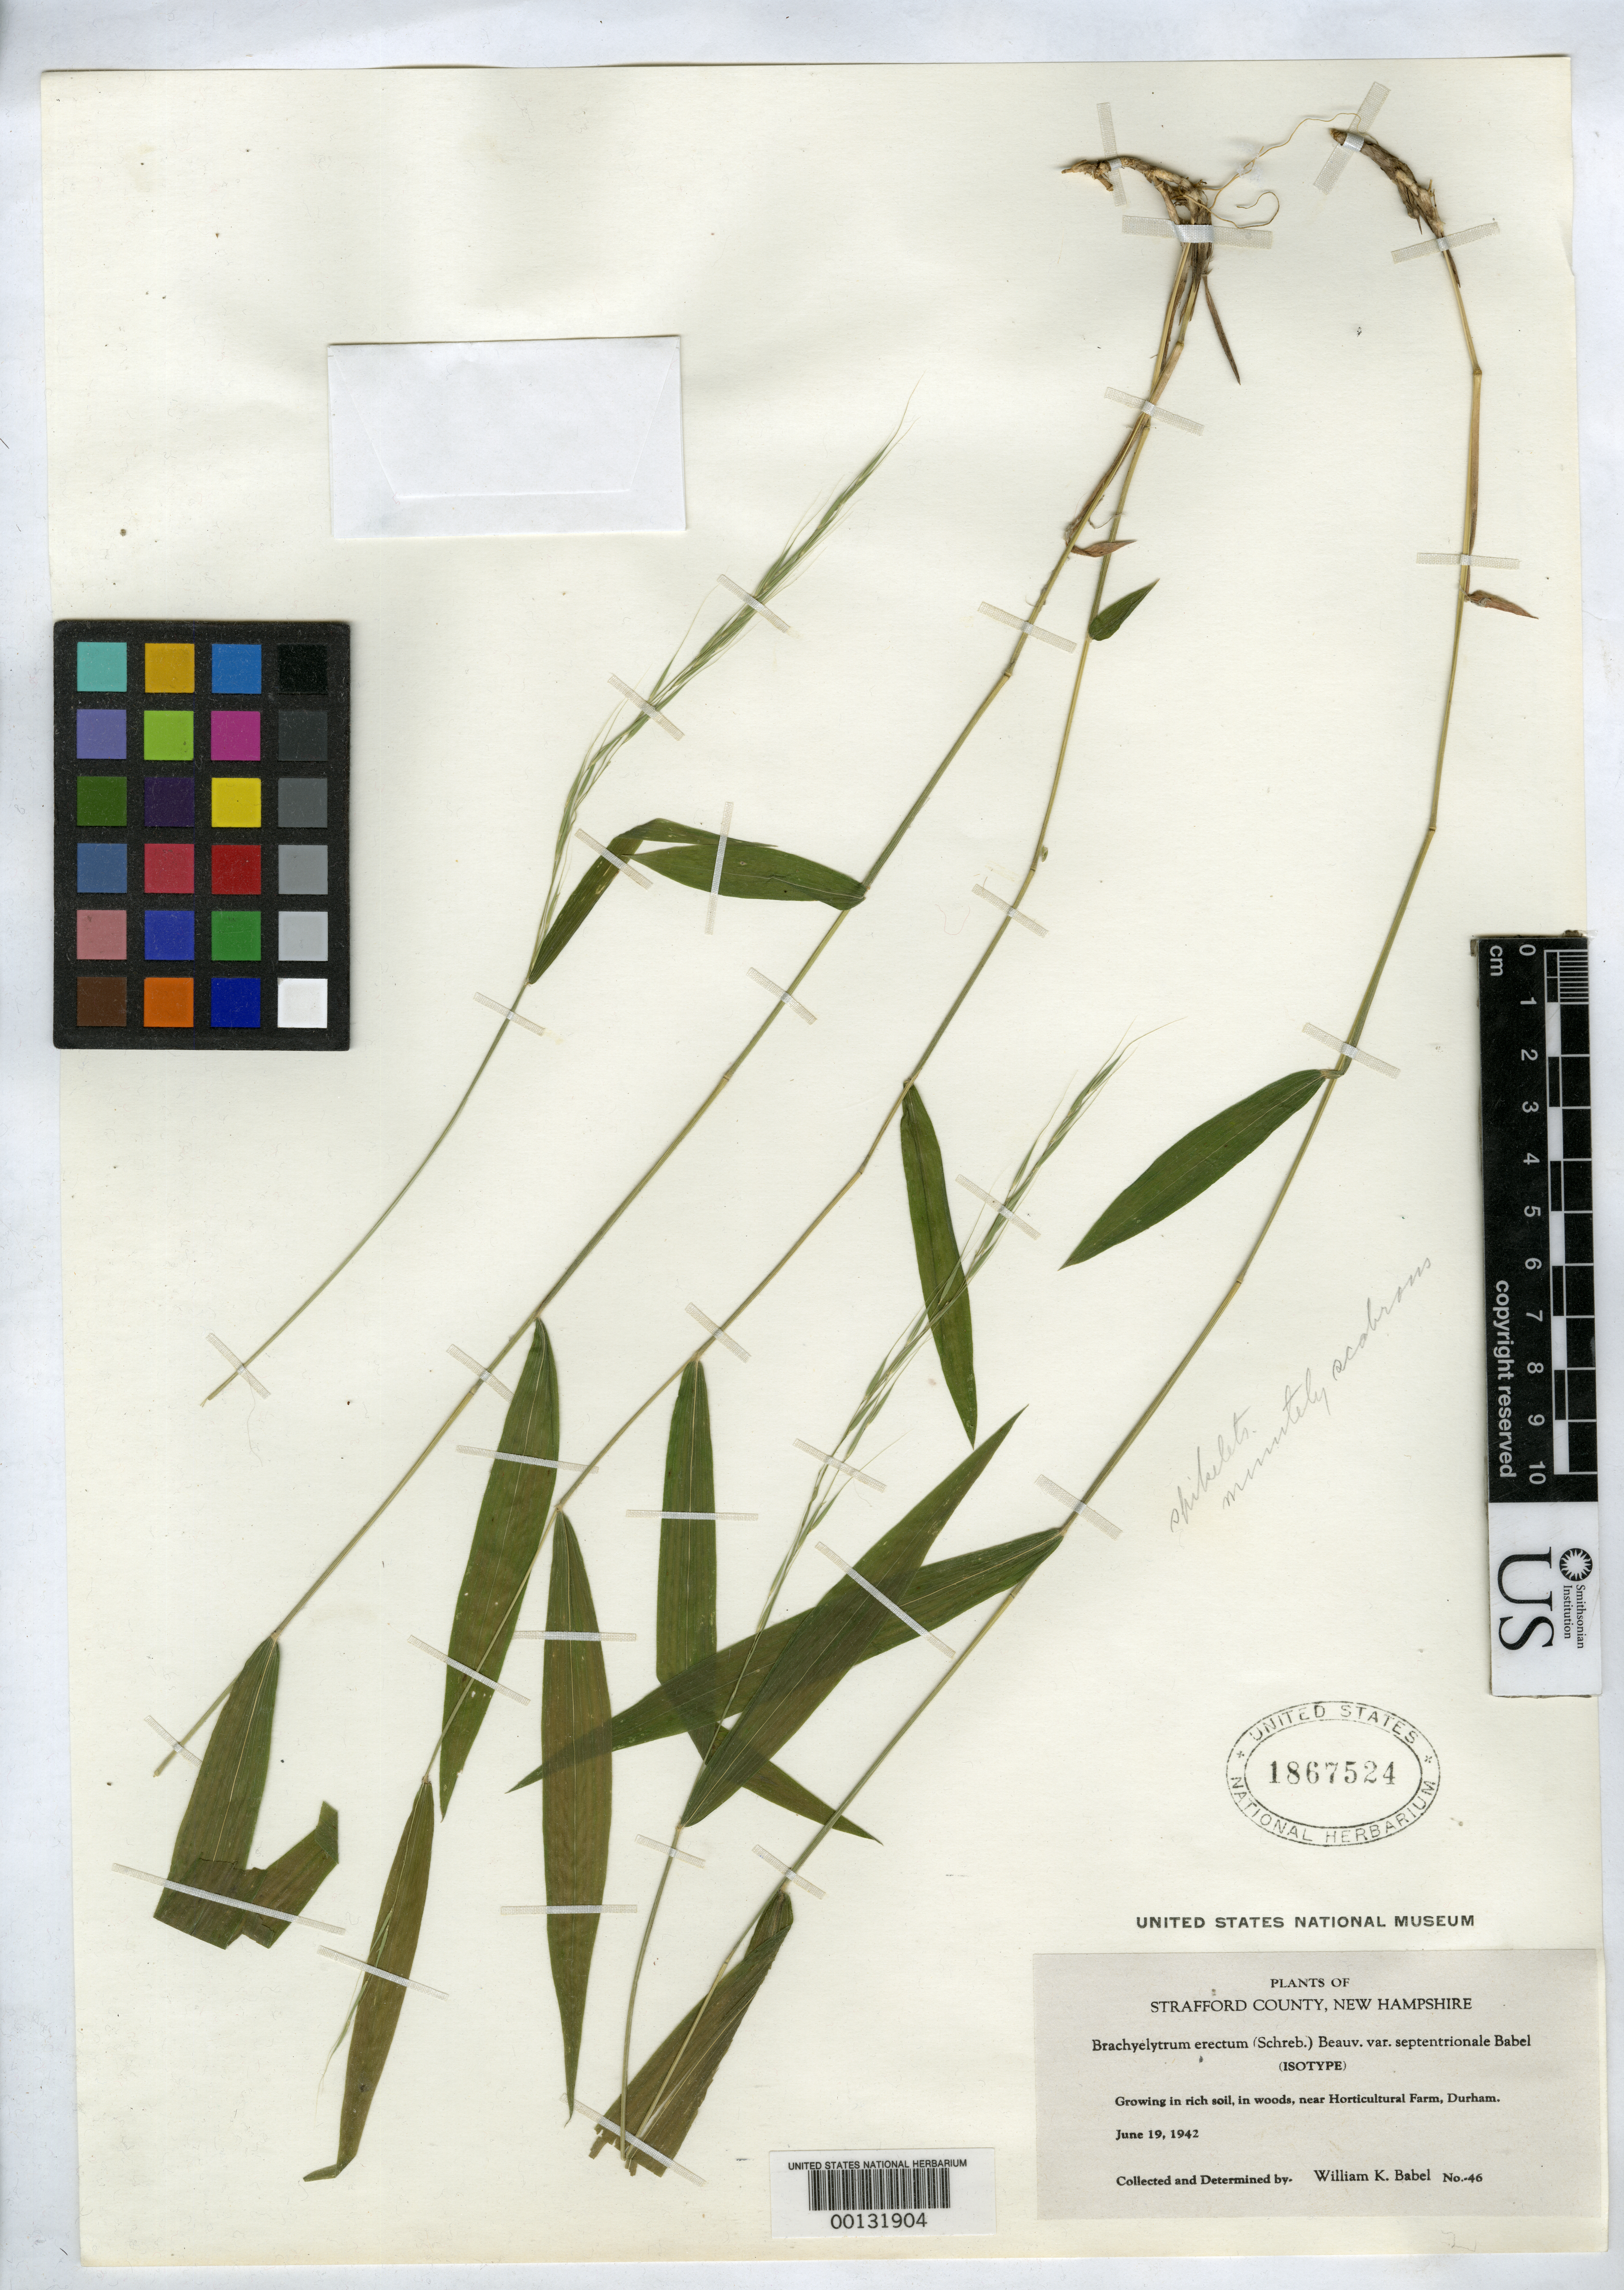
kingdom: Plantae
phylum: Tracheophyta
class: Liliopsida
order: Poales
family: Poaceae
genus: Brachyelytrum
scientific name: Brachyelytrum erectum var. septentrionale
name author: Babel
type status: Isotype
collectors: W. Babel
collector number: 46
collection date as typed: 19 Jun 1942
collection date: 1942-06-19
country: United States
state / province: New Hampshire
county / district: Strafford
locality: Durham.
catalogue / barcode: US 1867524